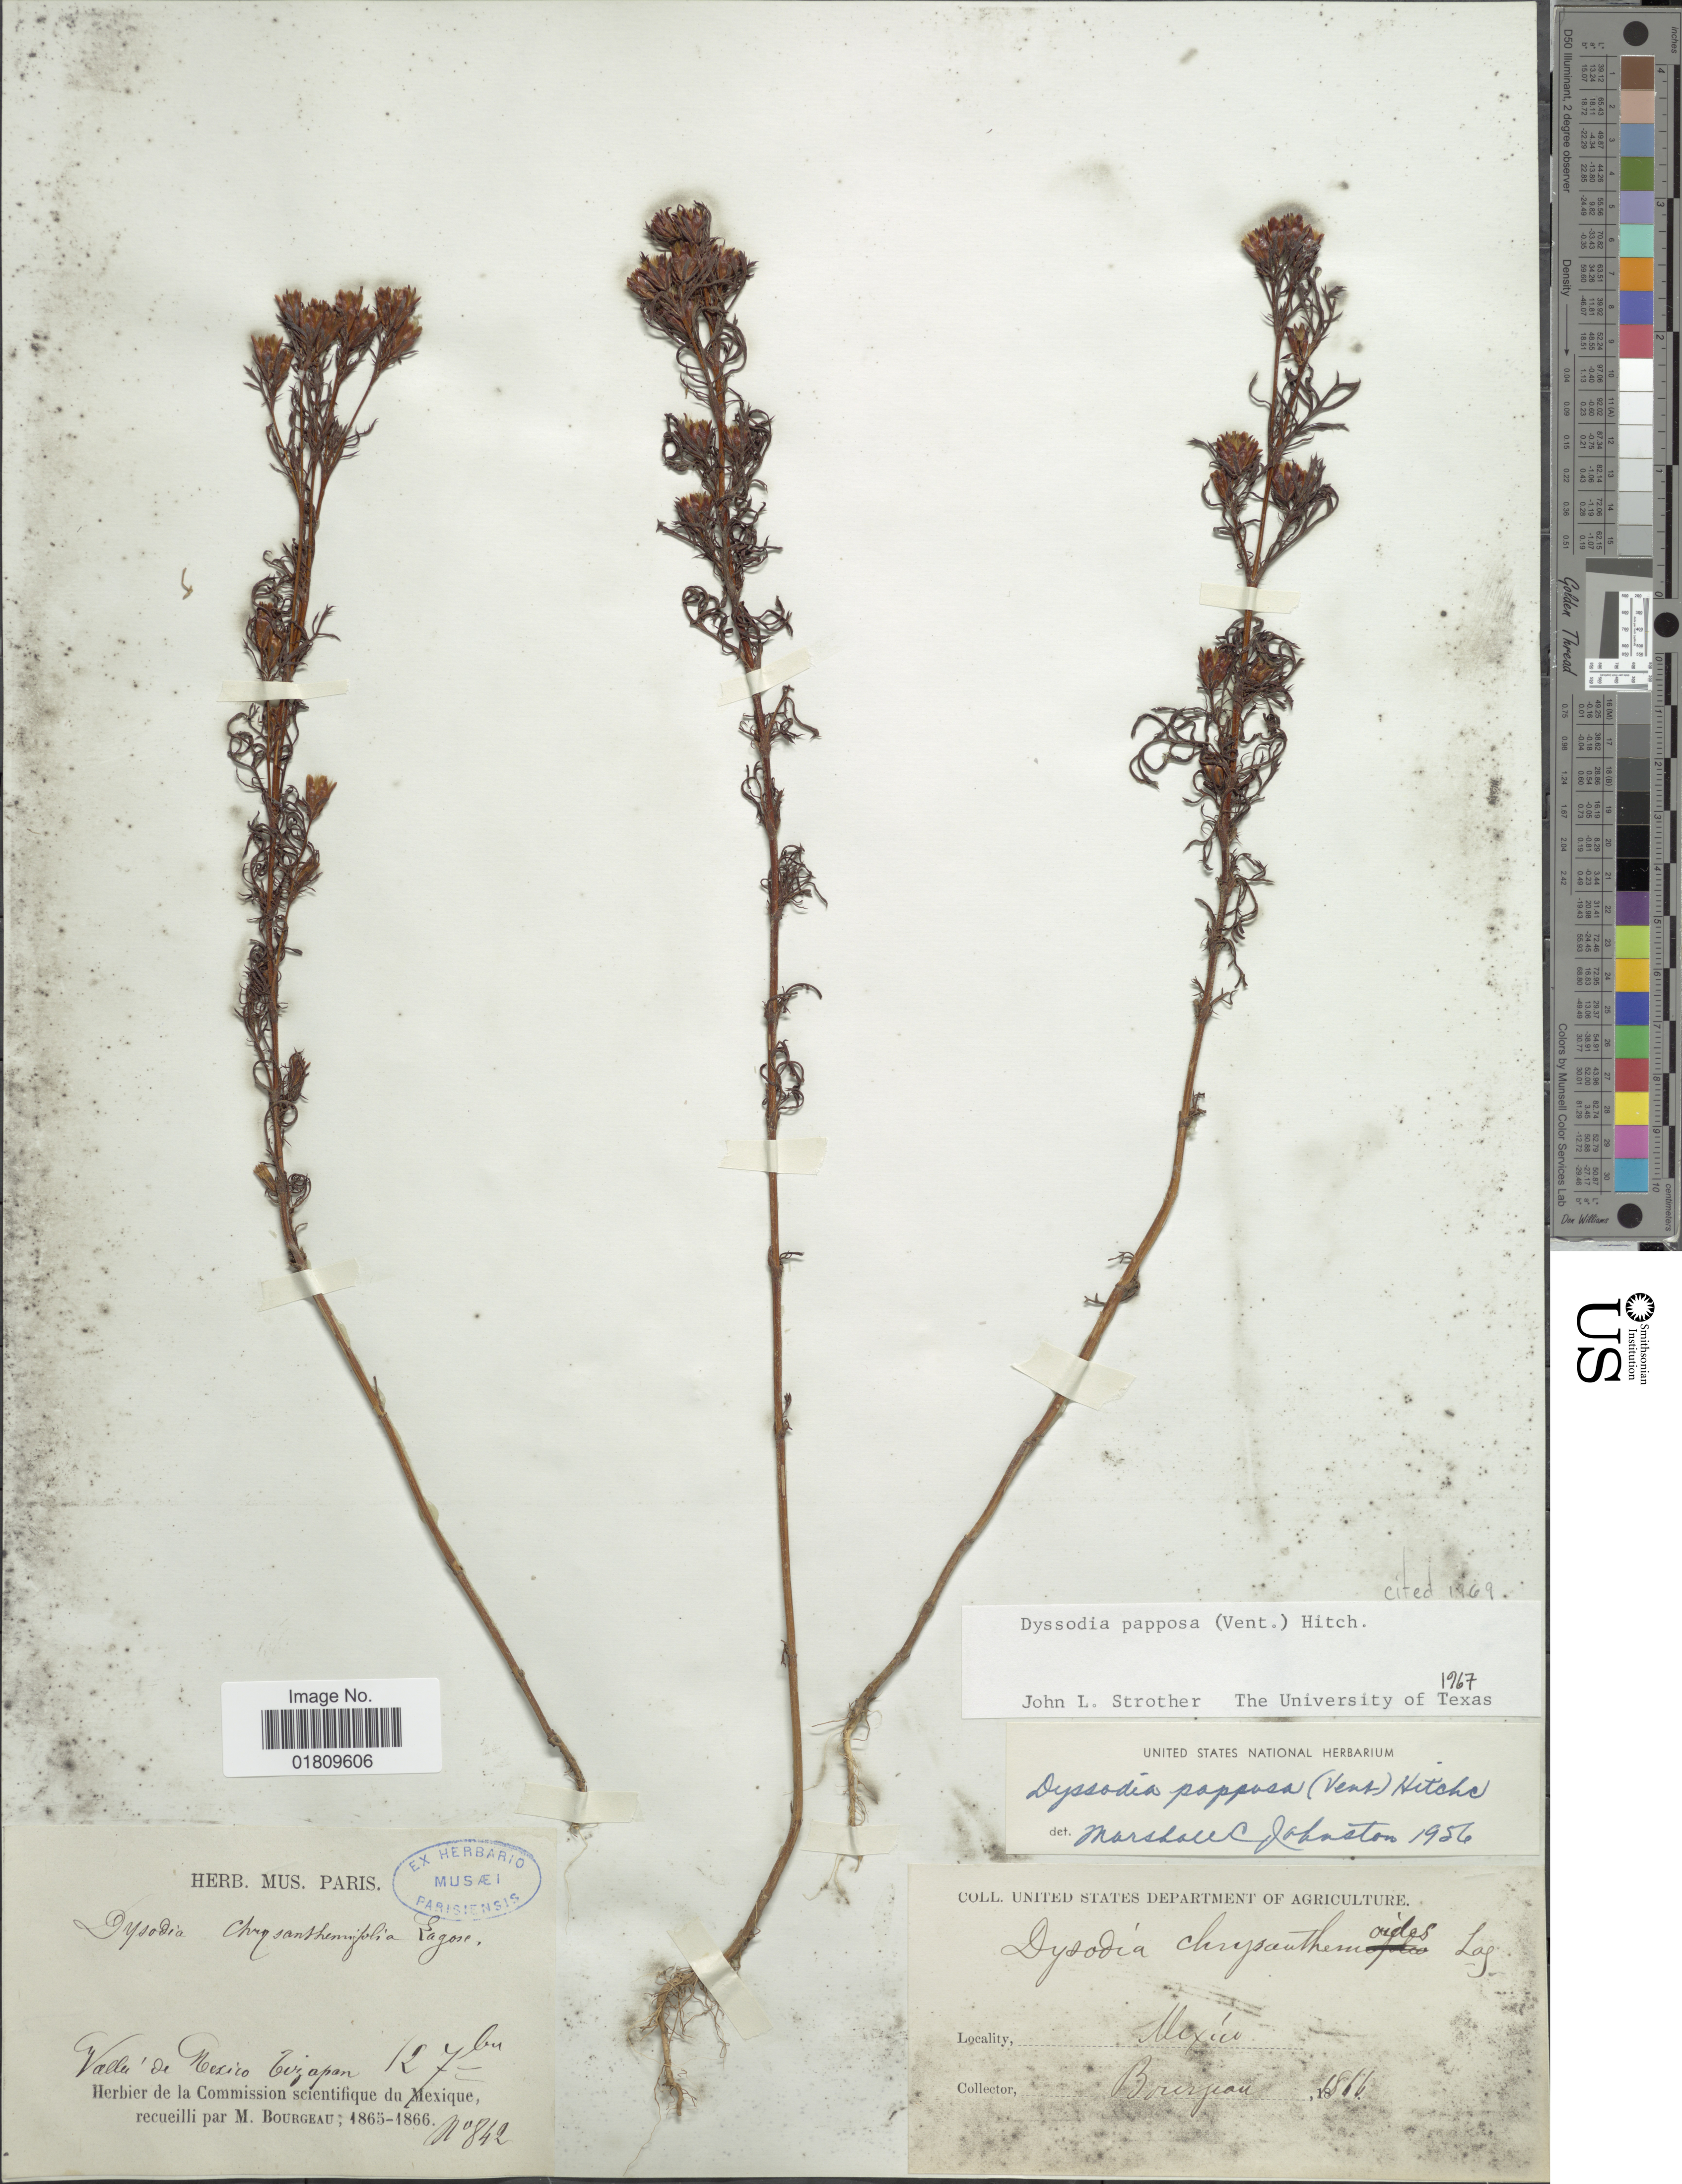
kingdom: Plantae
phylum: Tracheophyta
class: Magnoliopsida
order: Asterales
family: Asteraceae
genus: Dyssodia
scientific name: Dyssodia papposa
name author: (Vent.) Hitchc.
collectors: M. Bourgeau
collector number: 842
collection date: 1866-09-12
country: Mexico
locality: Vallé de Mexico Tizapan